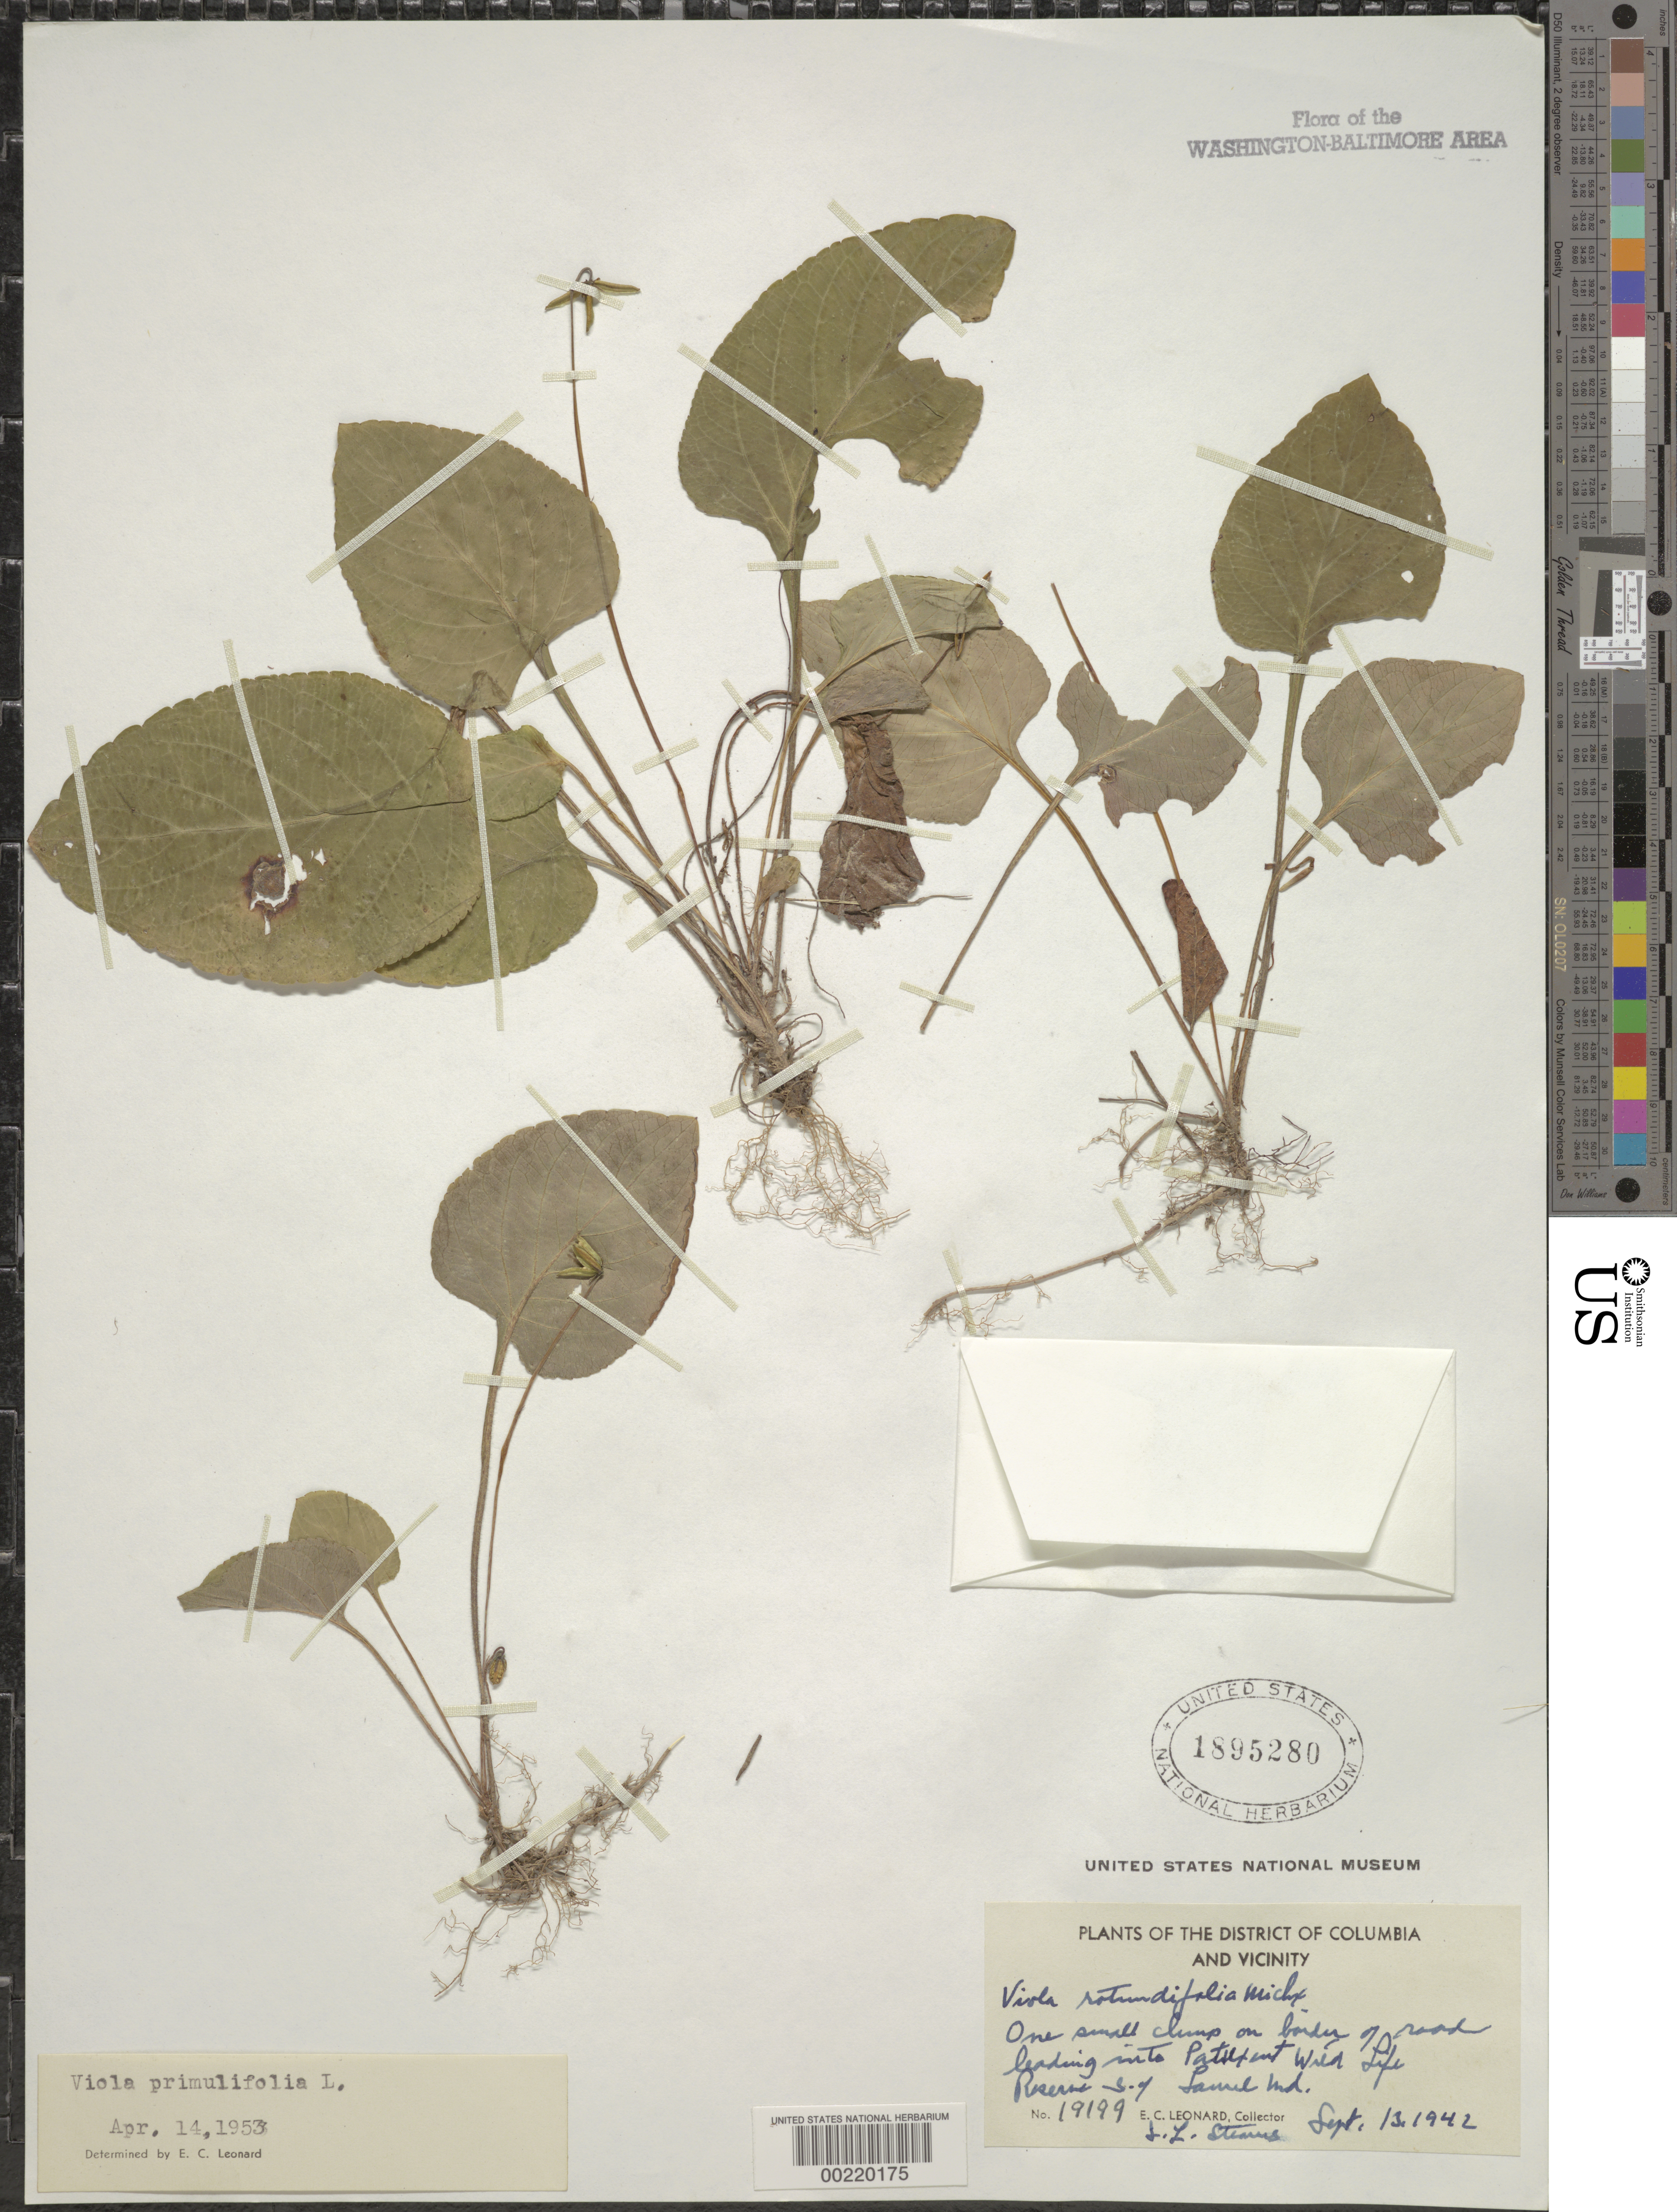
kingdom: Plantae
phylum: Tracheophyta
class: Magnoliopsida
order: Malpighiales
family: Violaceae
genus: Viola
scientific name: Viola primulifolia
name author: L.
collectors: E. C. Leonard & S. Stearns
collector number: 19199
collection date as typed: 13 Sep 1942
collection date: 1942-09-13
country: United States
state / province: Maryland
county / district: Prince George's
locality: Patuxent Wildlife Reserve, south of Laurel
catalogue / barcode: US 1895280